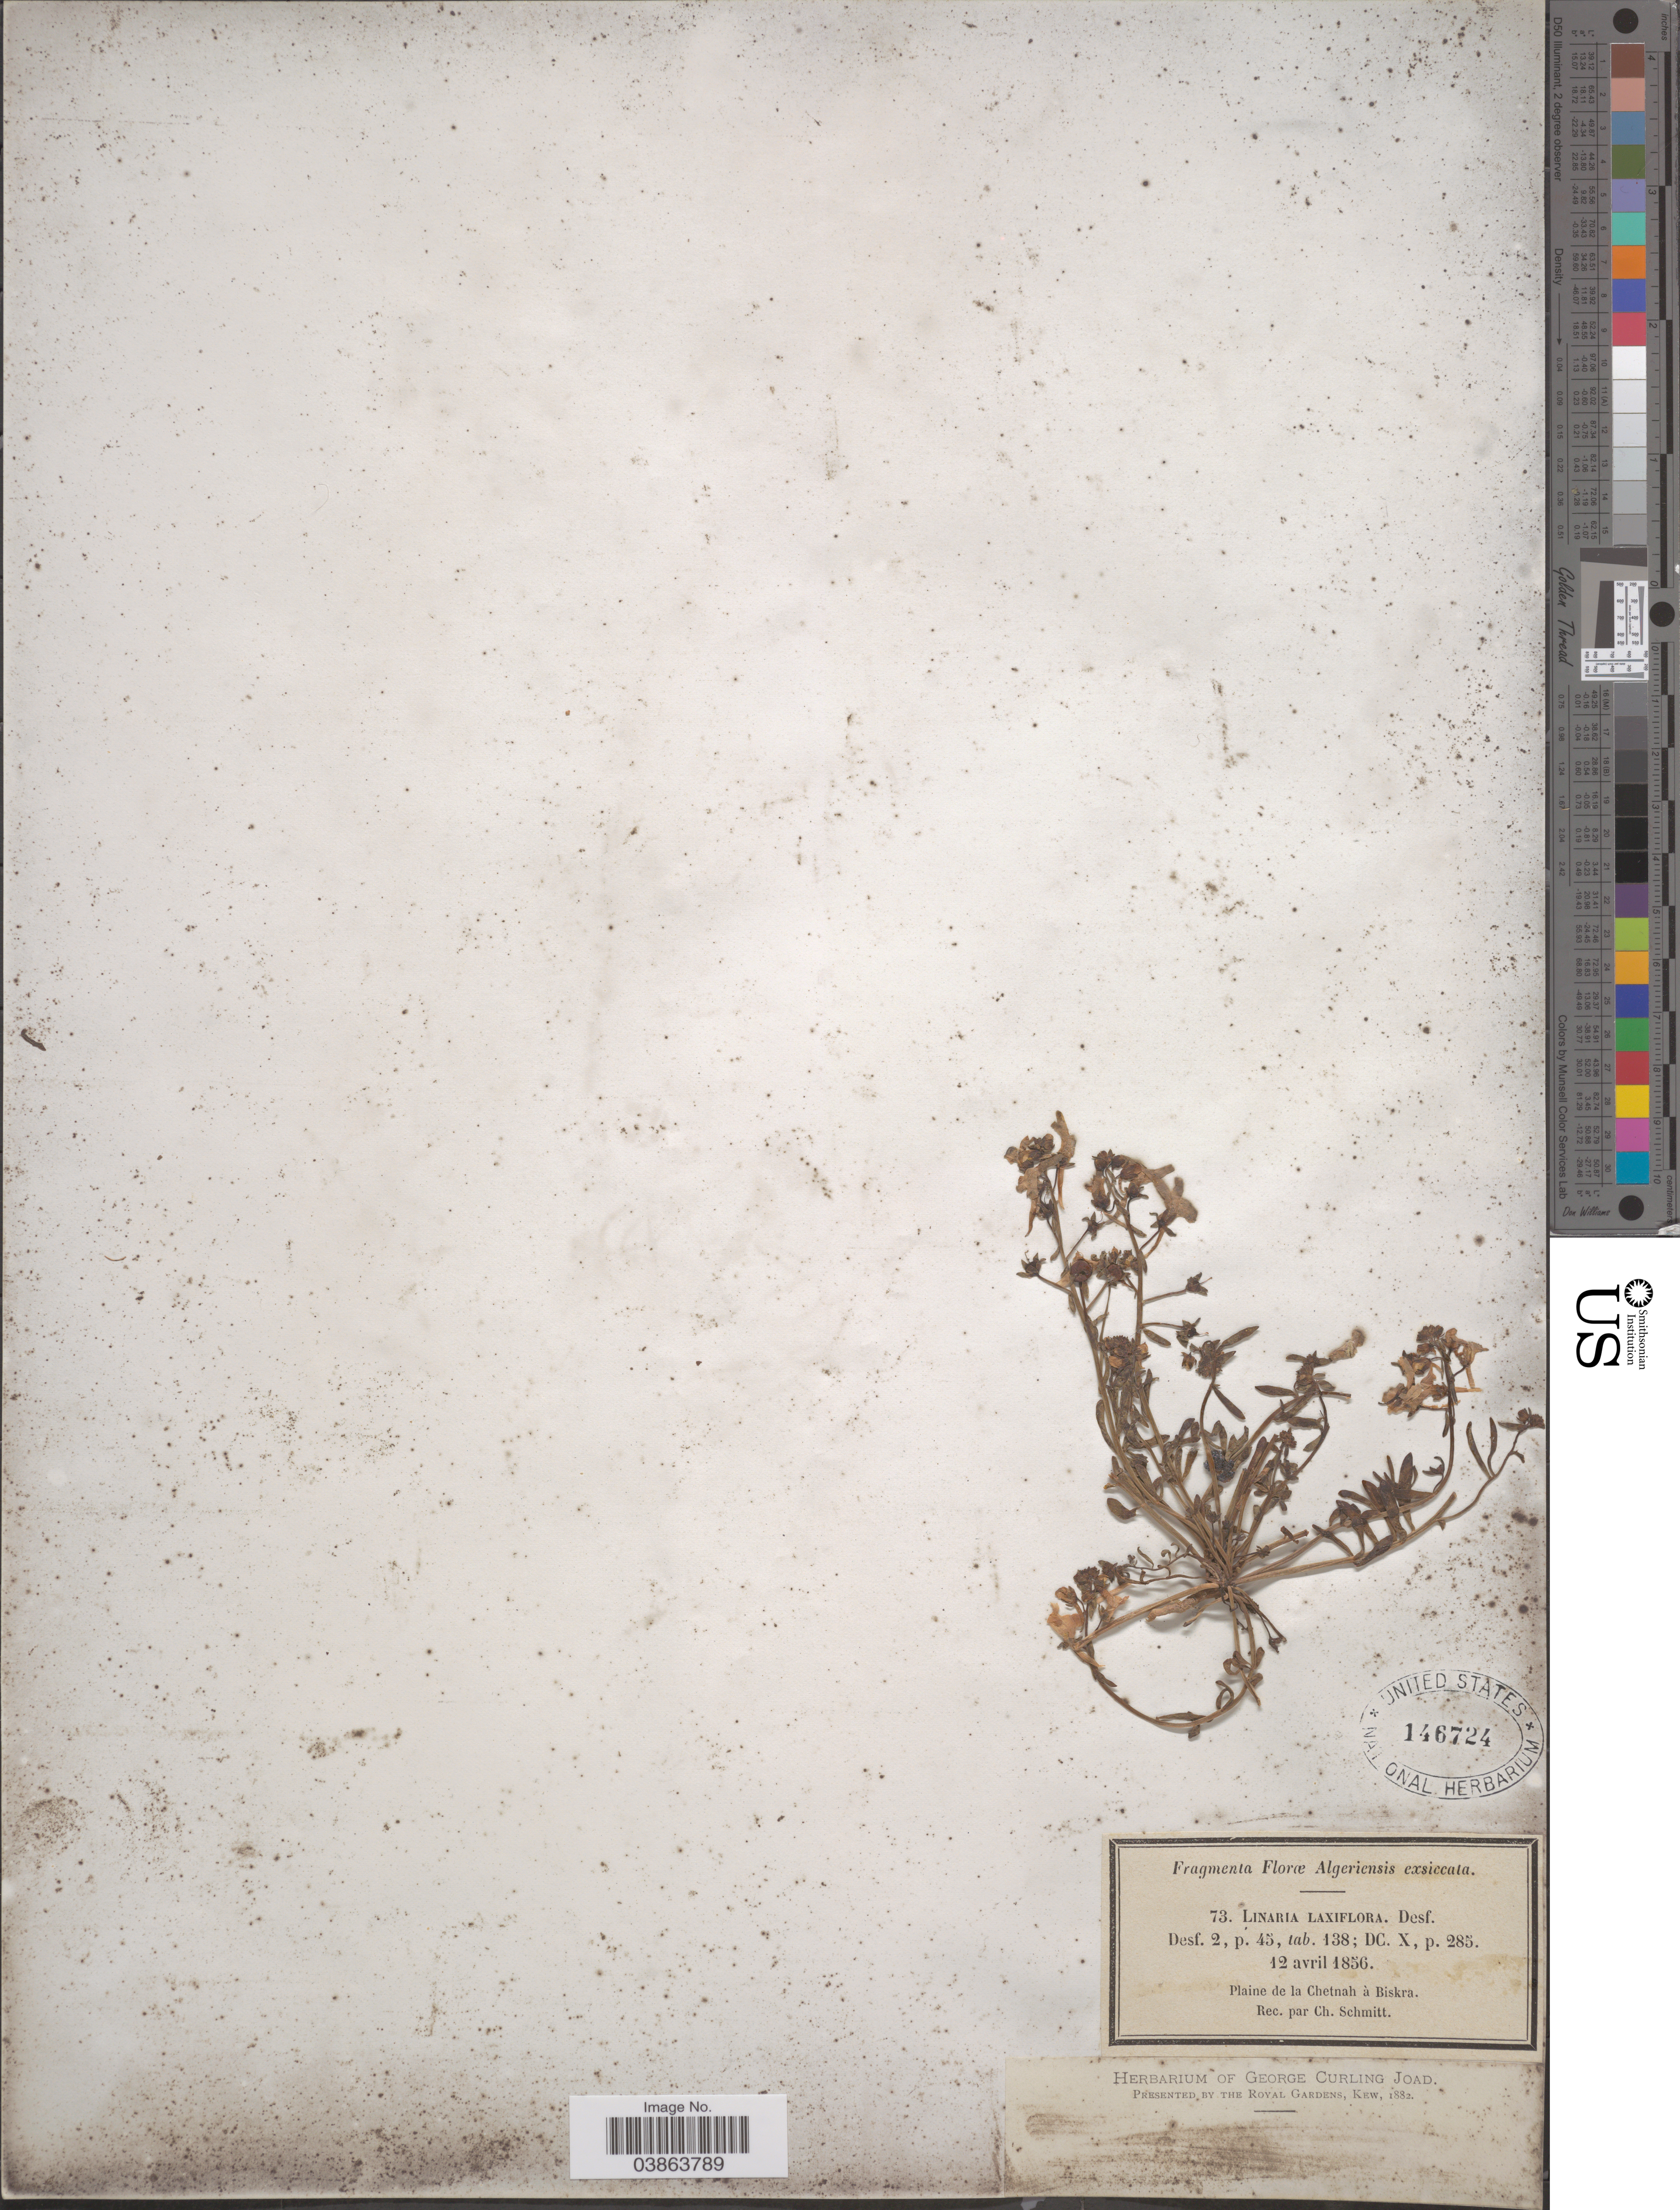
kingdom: Plantae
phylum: Tracheophyta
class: Magnoliopsida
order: Lamiales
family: Plantaginaceae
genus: Linaria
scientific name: Linaria laxiflora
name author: Desf.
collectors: C. Schmitt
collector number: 73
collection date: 1856-04-12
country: Algeria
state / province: Biskra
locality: Plaine de la Chetnah à Biskra.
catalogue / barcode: US 146724